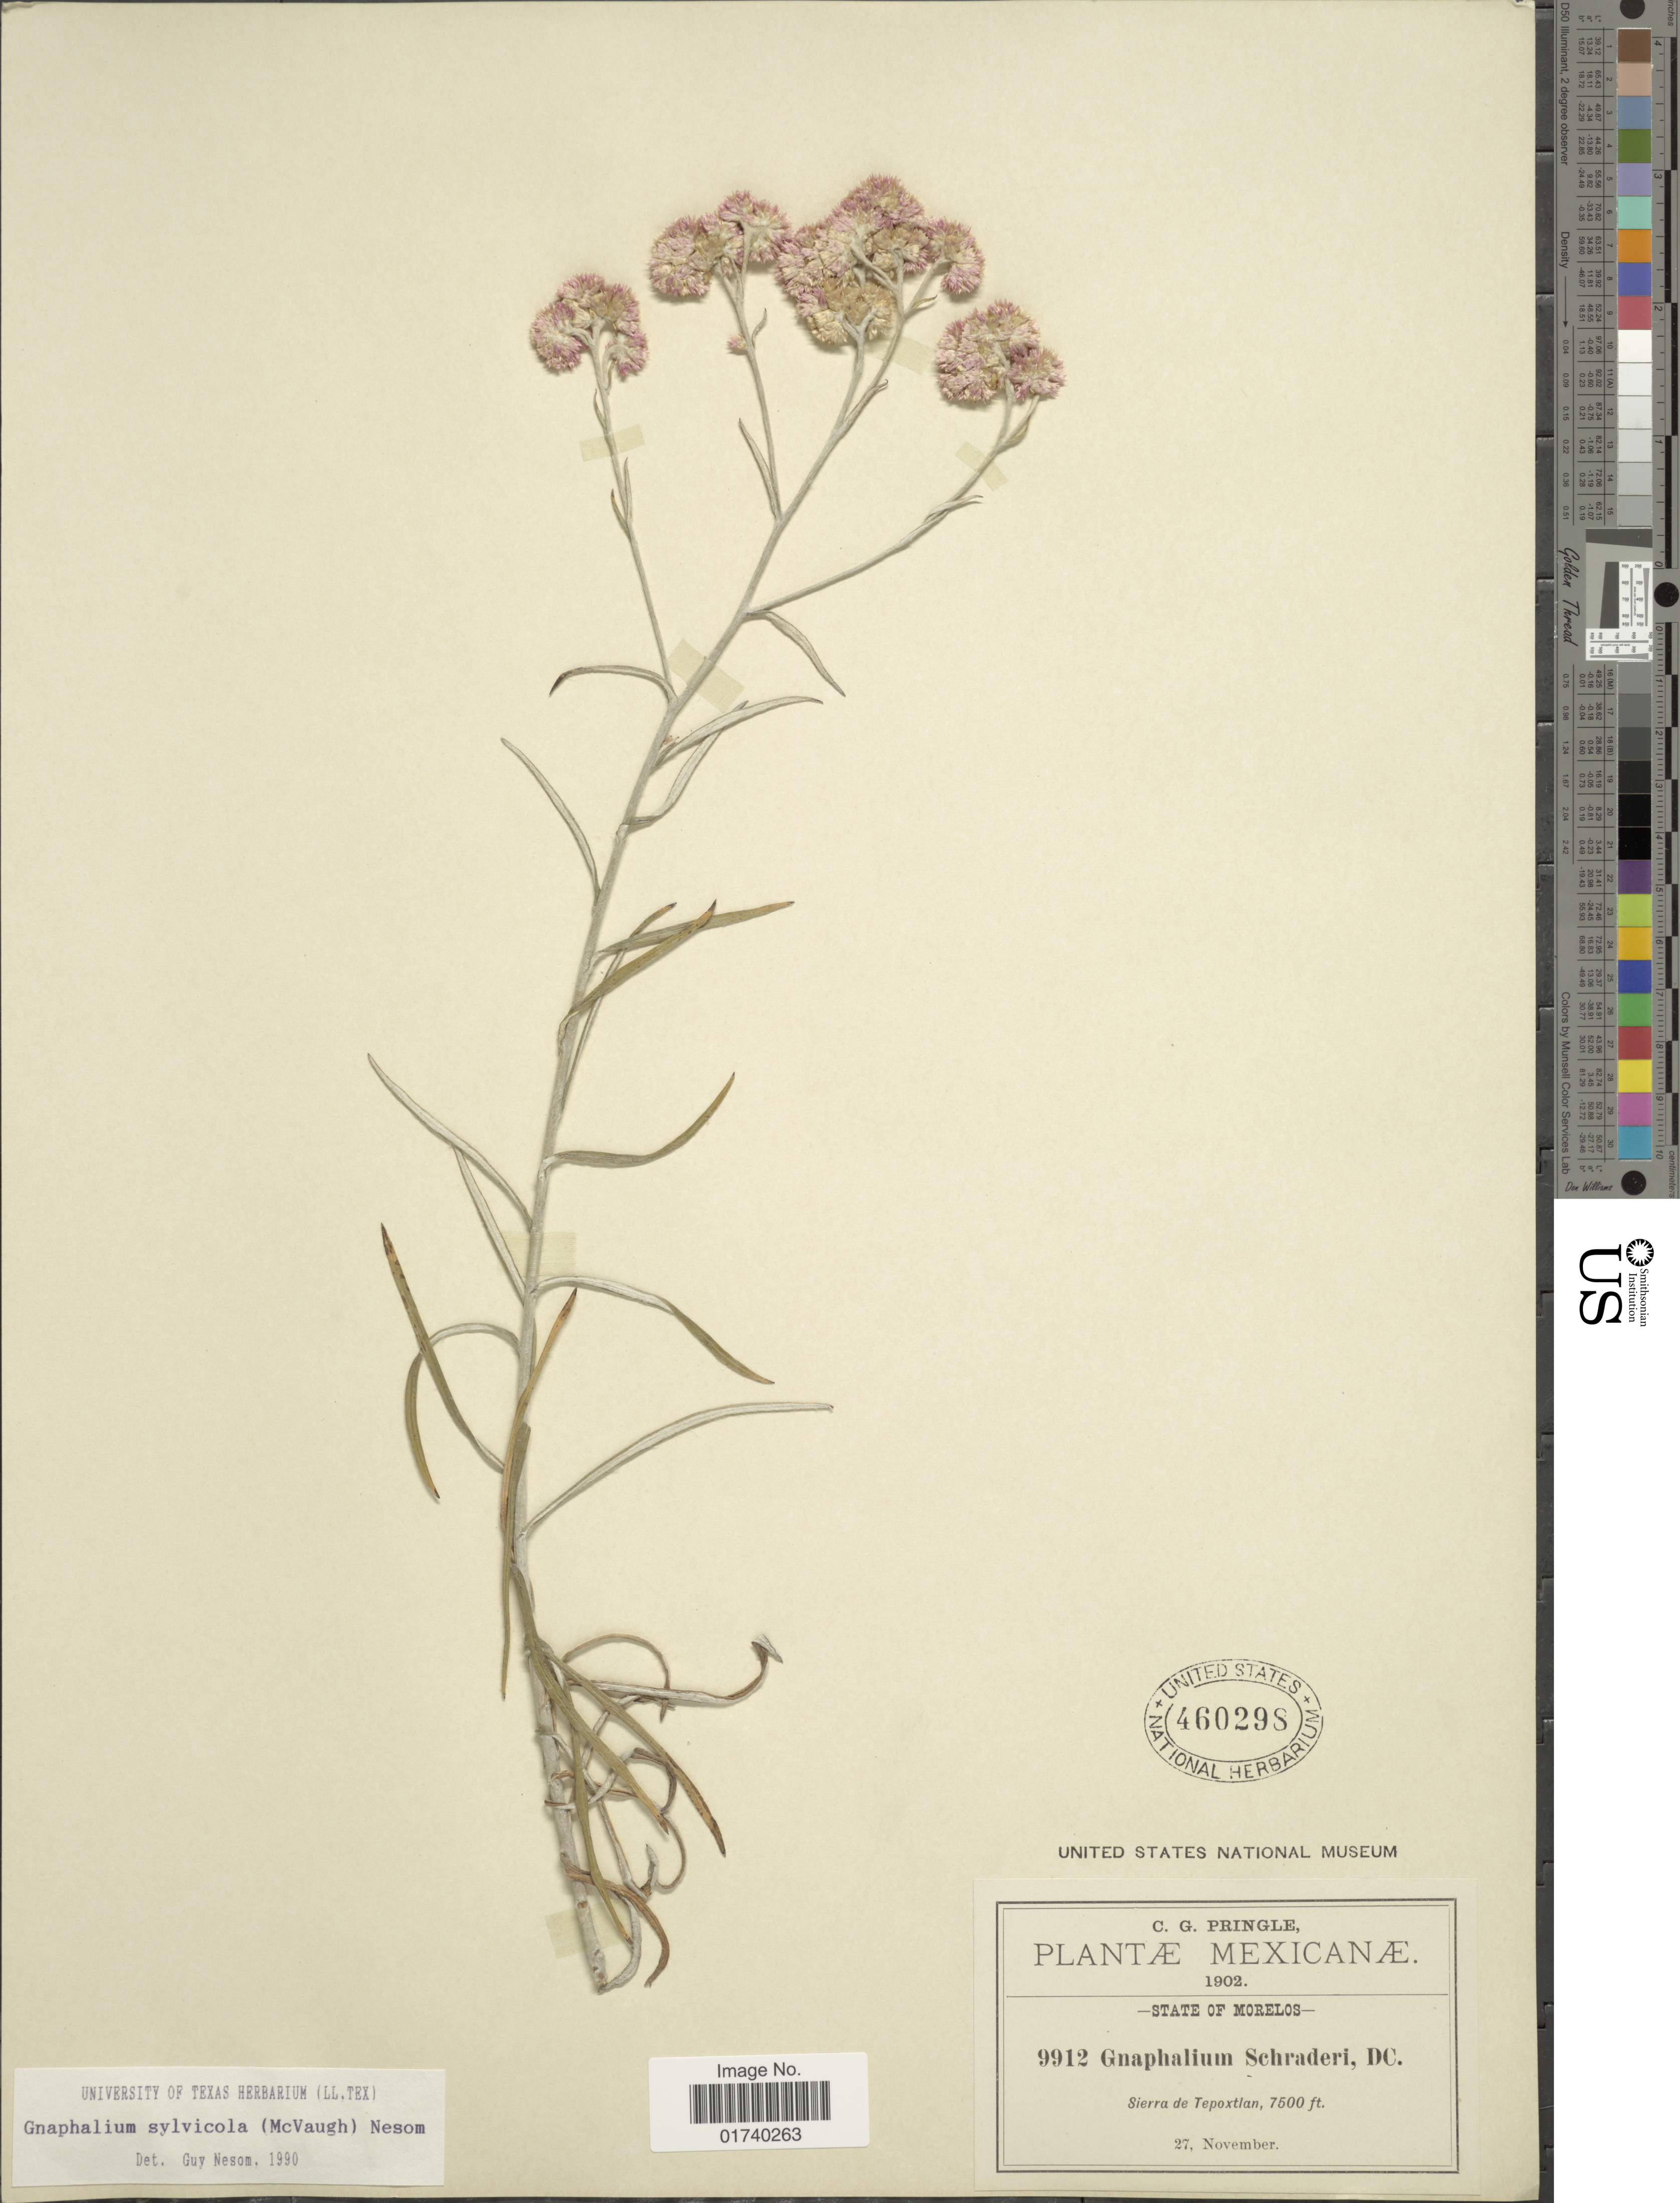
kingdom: Plantae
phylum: Tracheophyta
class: Magnoliopsida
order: Asterales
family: Asteraceae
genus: Pseudognaphalium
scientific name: Pseudognaphalium sylvicola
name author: (McVaugh) G.L. Nesom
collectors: C. G. Pringle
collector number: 9912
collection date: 1902-11-27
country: Mexico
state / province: Morelos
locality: State of Morelos, Sierra de Tepoxtlan.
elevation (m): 2286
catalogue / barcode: US 460298